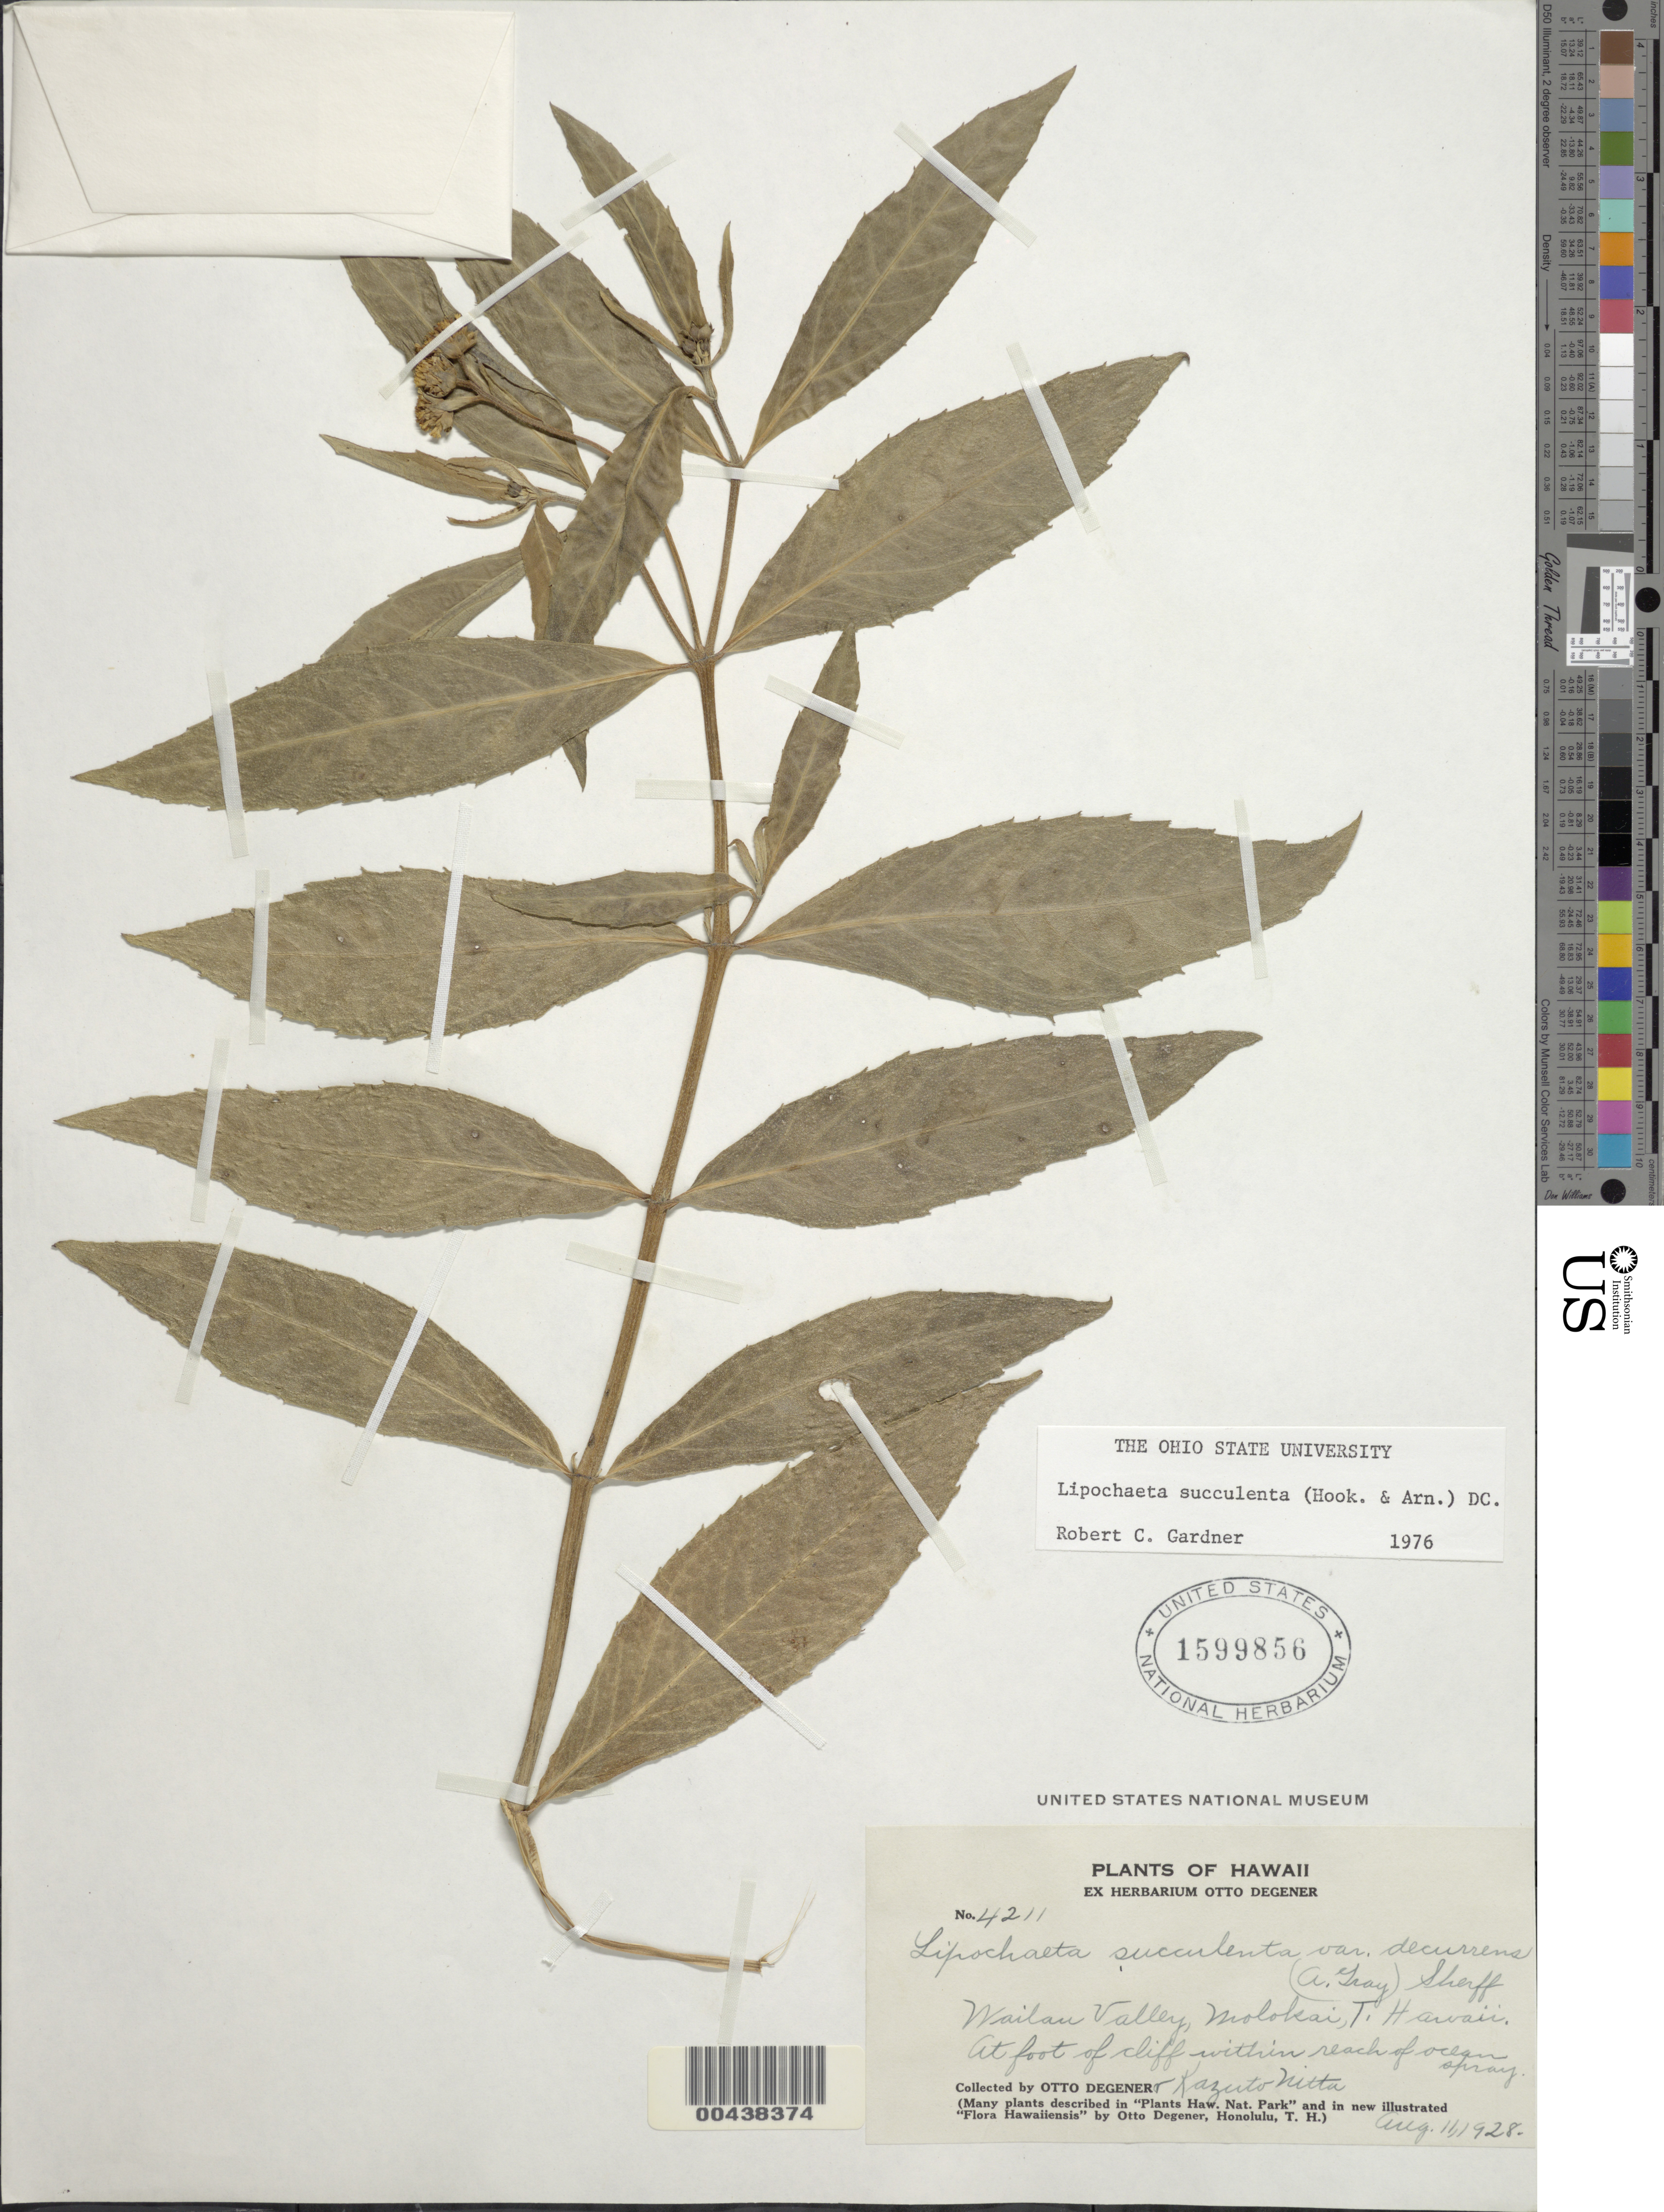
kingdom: Plantae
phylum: Tracheophyta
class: Magnoliopsida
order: Asterales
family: Asteraceae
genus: Lipochaeta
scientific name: Lipochaeta succulenta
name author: (Hook. & Arn.) DC.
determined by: Gardner, R. C.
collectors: O. Degener & K. Nitta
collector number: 4211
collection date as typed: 11 Aug 1928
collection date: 1928-08-11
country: United States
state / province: Hawaii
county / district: Maui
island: Moloka'i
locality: Wailau Valley, within reach of ocean spray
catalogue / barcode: US 1599856